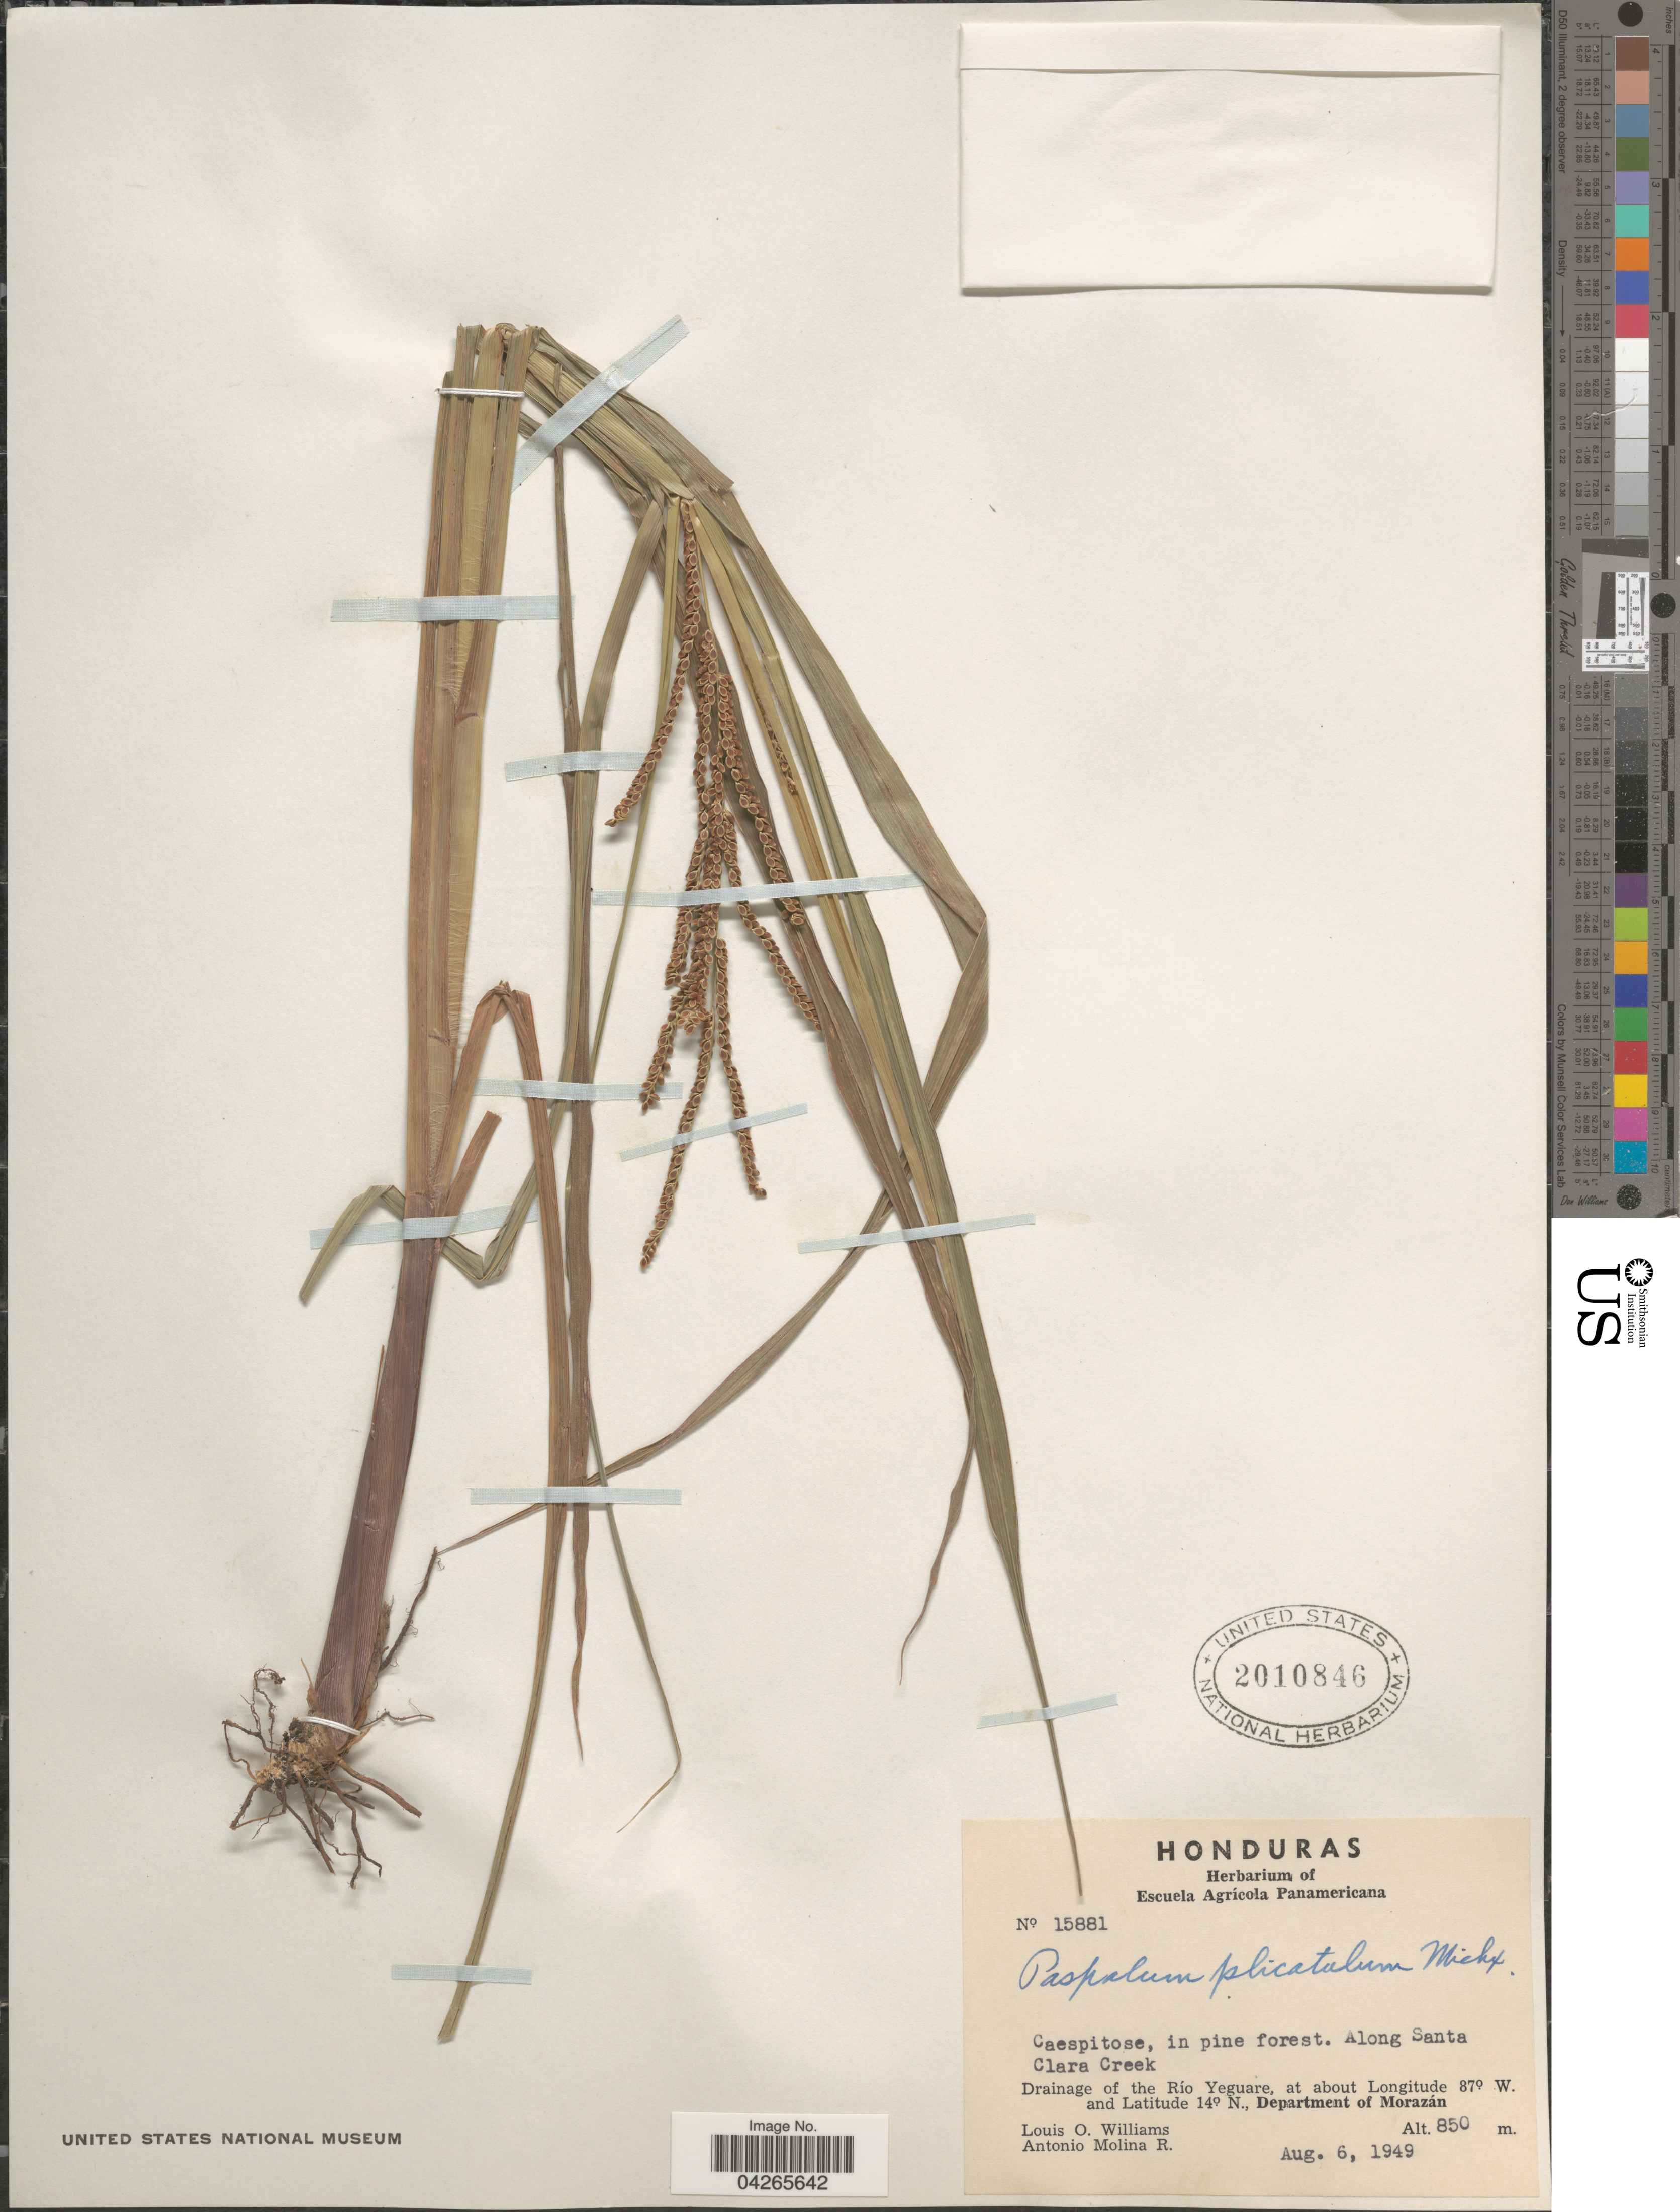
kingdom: Plantae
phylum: Tracheophyta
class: Liliopsida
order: Poales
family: Poaceae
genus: Paspalum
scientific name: Paspalum plicatulum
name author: Michx.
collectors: L. O. Williams & A. Molina R.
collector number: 15881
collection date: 1949-08-06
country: Honduras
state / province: Fco. Morazán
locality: In pine forest. Along Santa Clara Creek. Drainage of the Río Yeguare, Department of Morazán.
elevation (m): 850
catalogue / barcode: US 2010846